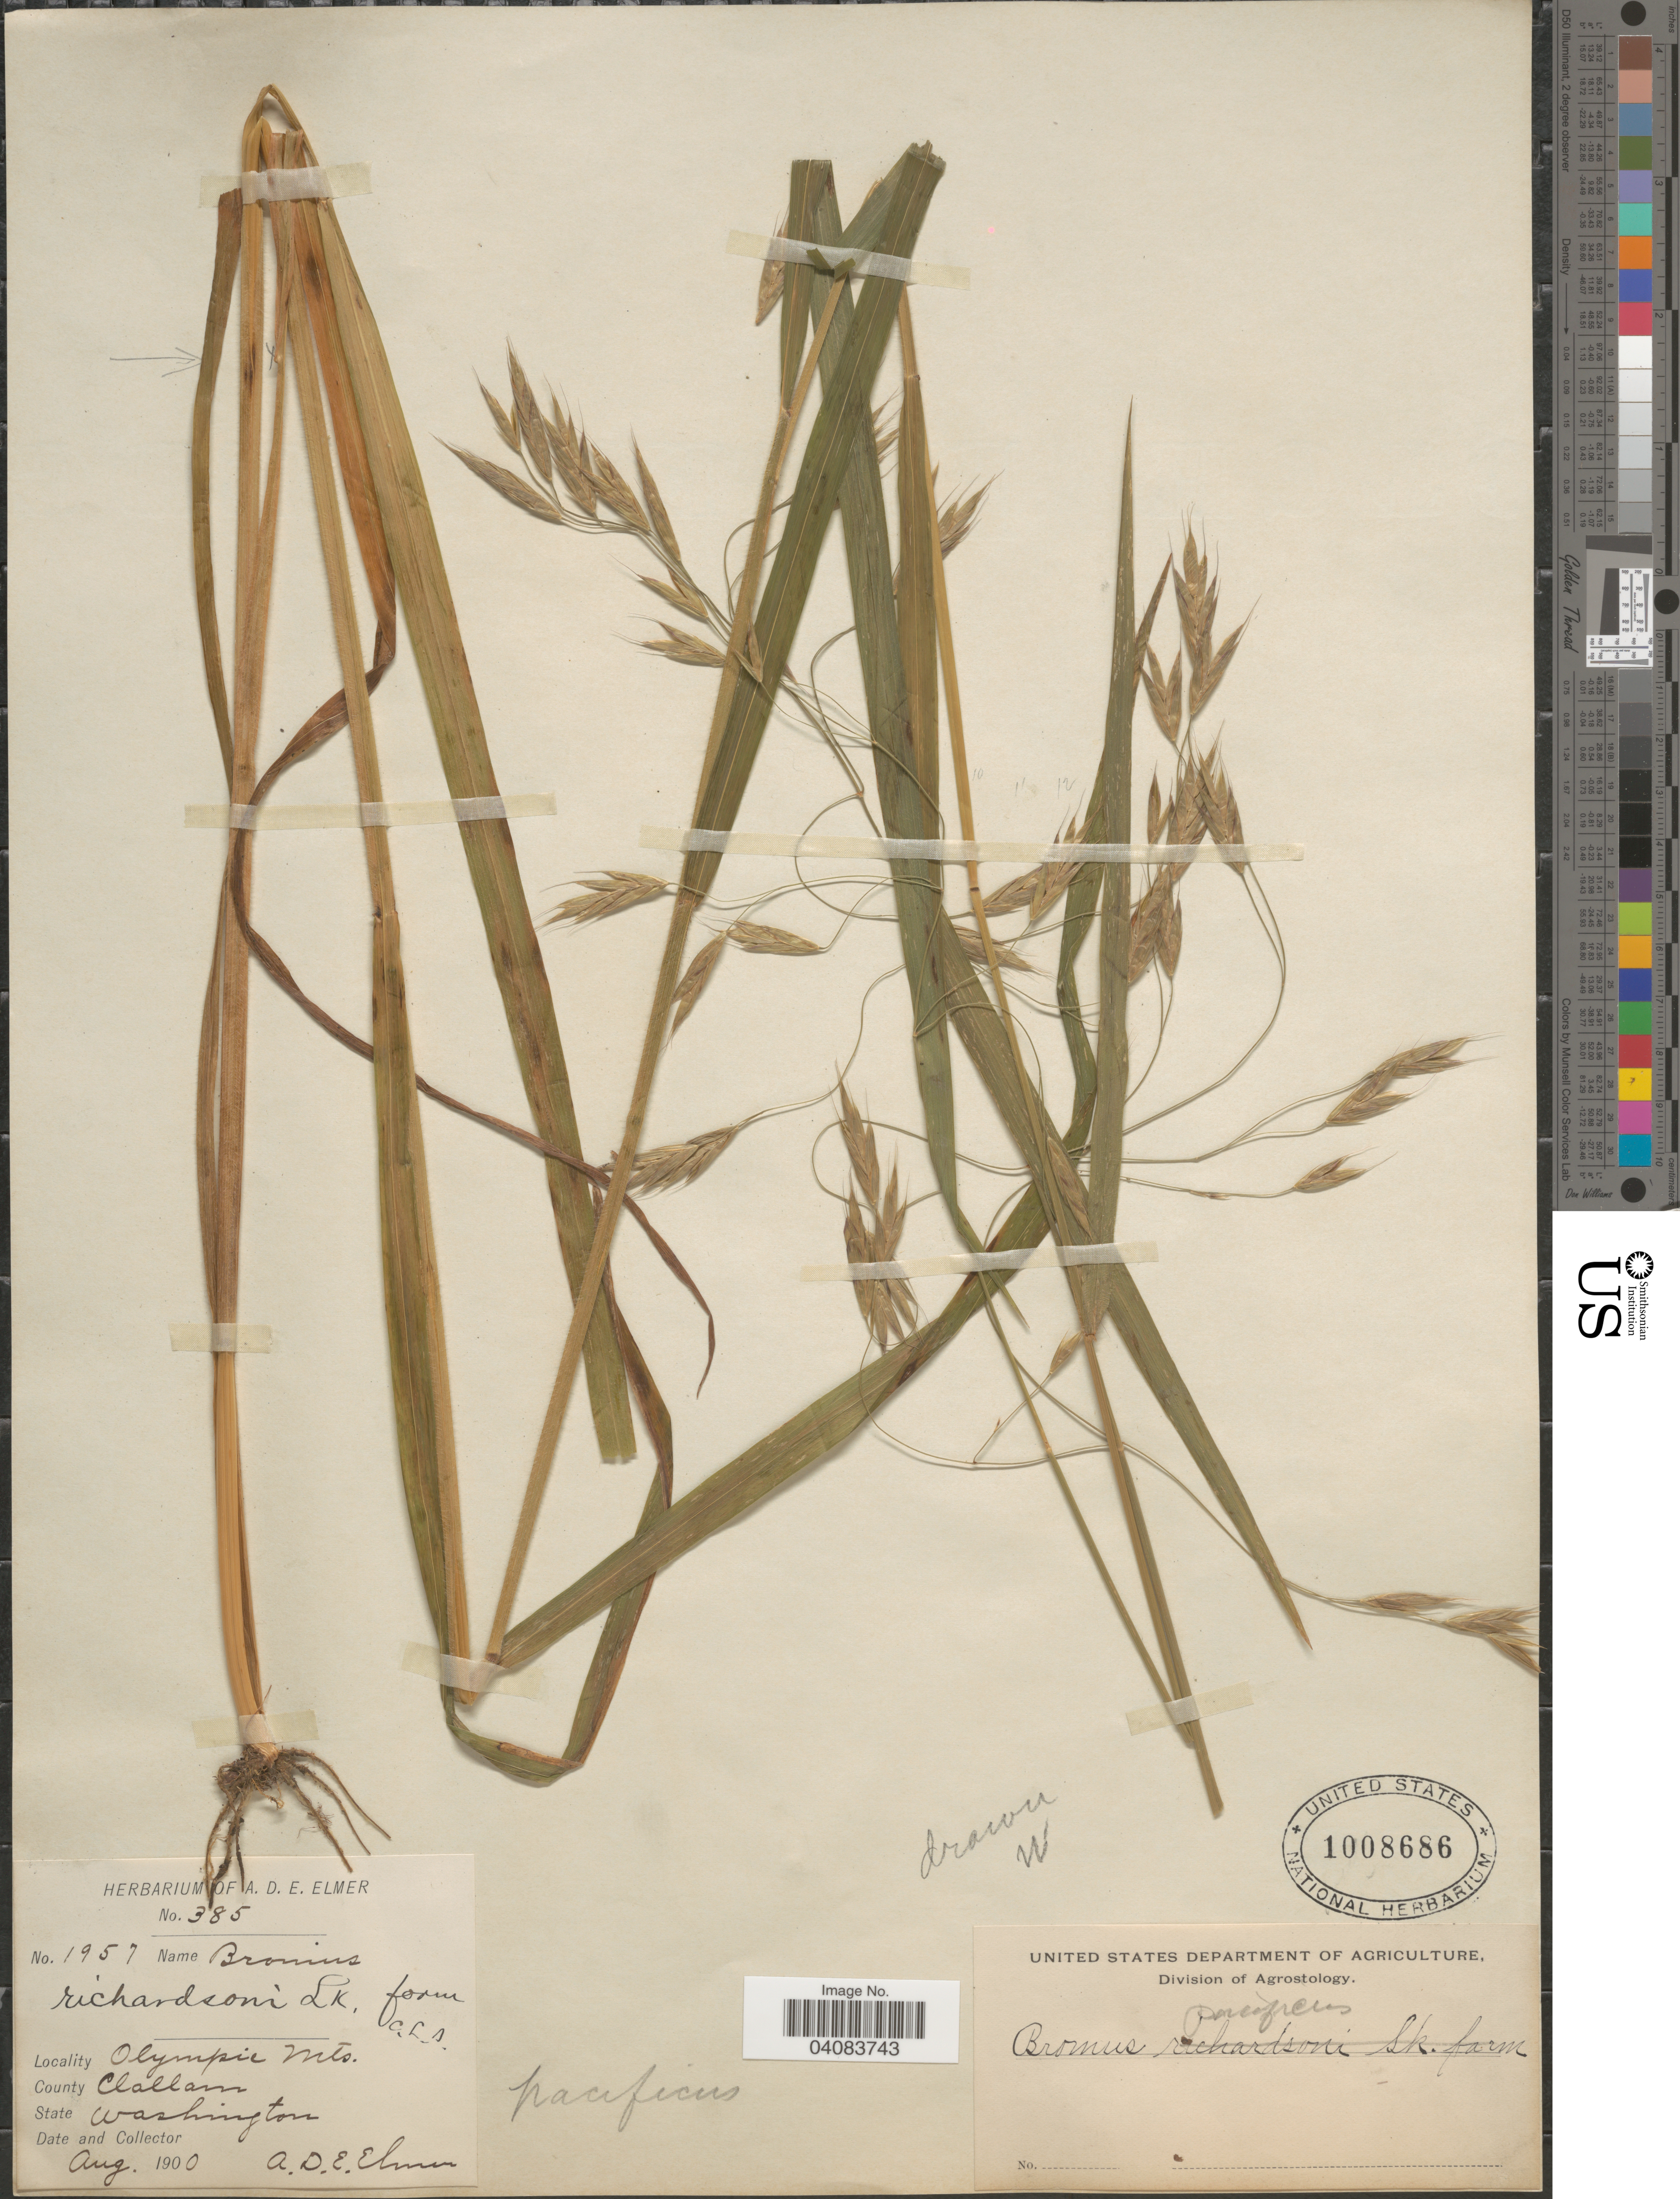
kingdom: Plantae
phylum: Tracheophyta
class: Liliopsida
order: Poales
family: Poaceae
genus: Bromus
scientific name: Bromus pacificus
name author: Shear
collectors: A. D. E. Elmer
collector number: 1957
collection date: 1900-08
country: United States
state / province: Washington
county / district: Clallam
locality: Olympic Mts. County Clallam.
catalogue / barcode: US 1008686